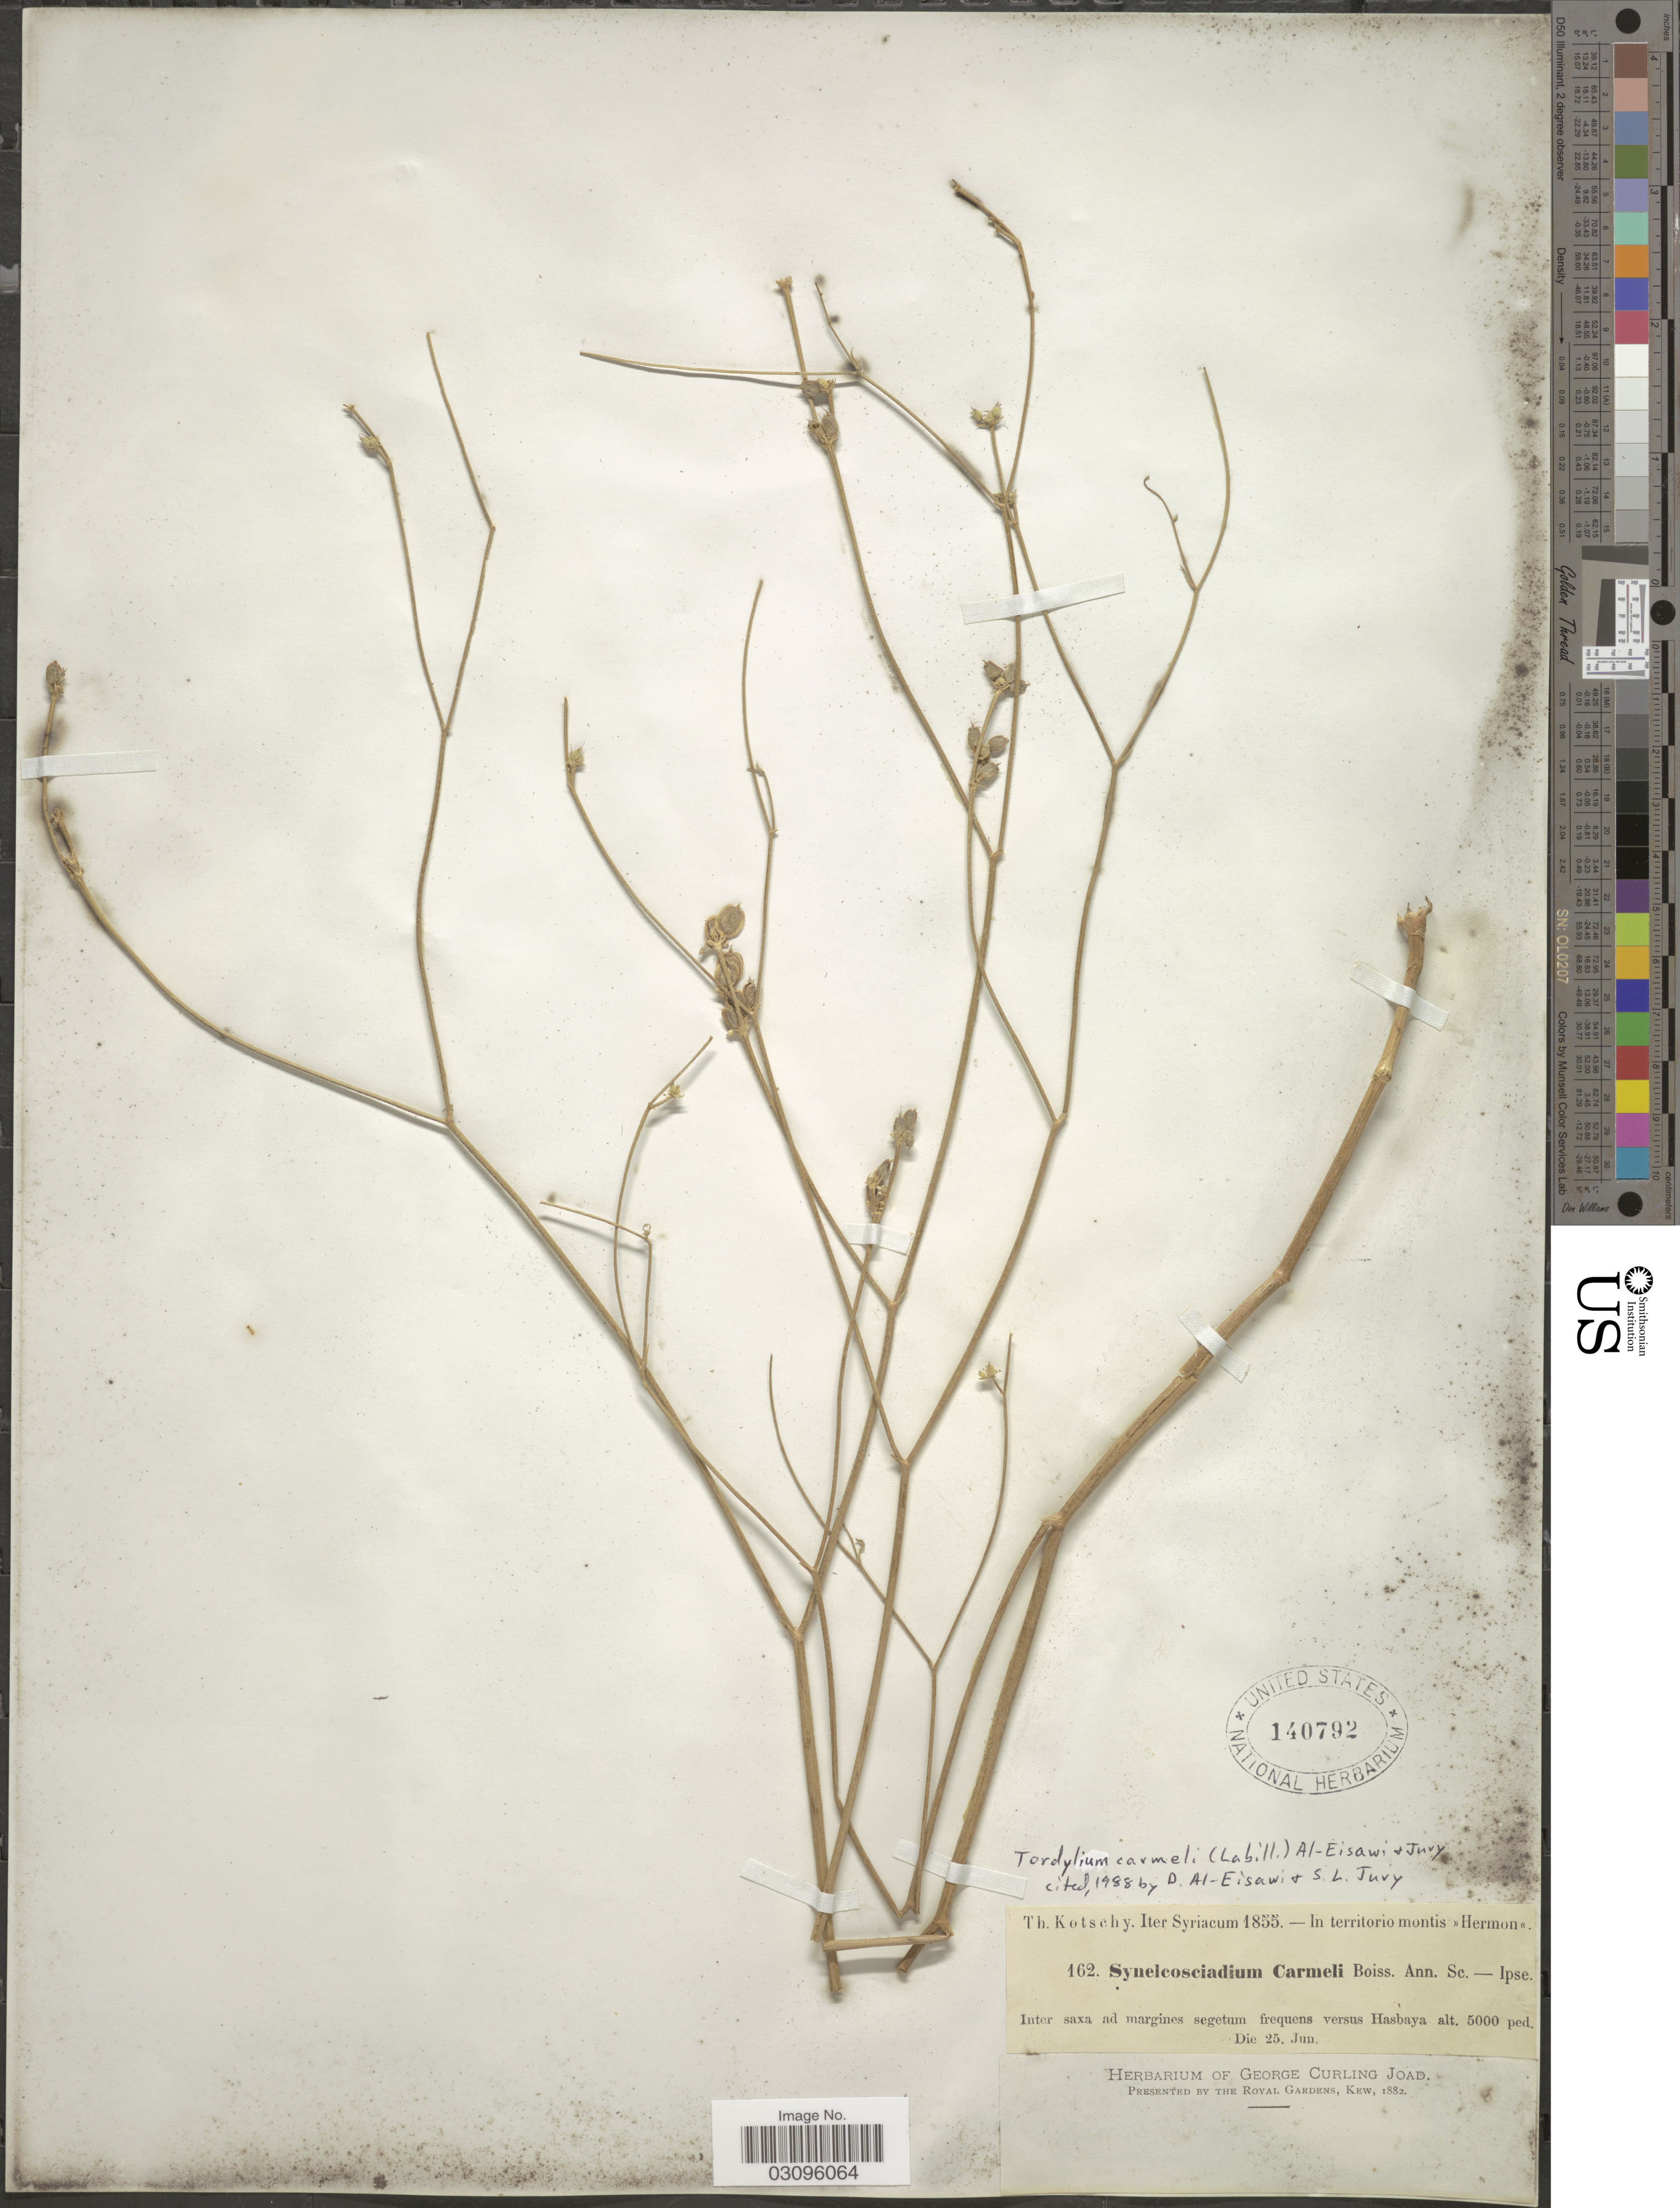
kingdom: Plantae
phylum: Tracheophyta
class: Magnoliopsida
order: Apiales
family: Apiaceae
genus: Tordylium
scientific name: Tordylium carmeli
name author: (Labill.) Al-Eisawi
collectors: K. G. Kotschy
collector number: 162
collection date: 1855-06-25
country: Syria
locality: In territorio montis Hermon. Inter saxa ad margines segetum frequens versus Hasbaya.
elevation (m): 1524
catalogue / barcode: US 140792